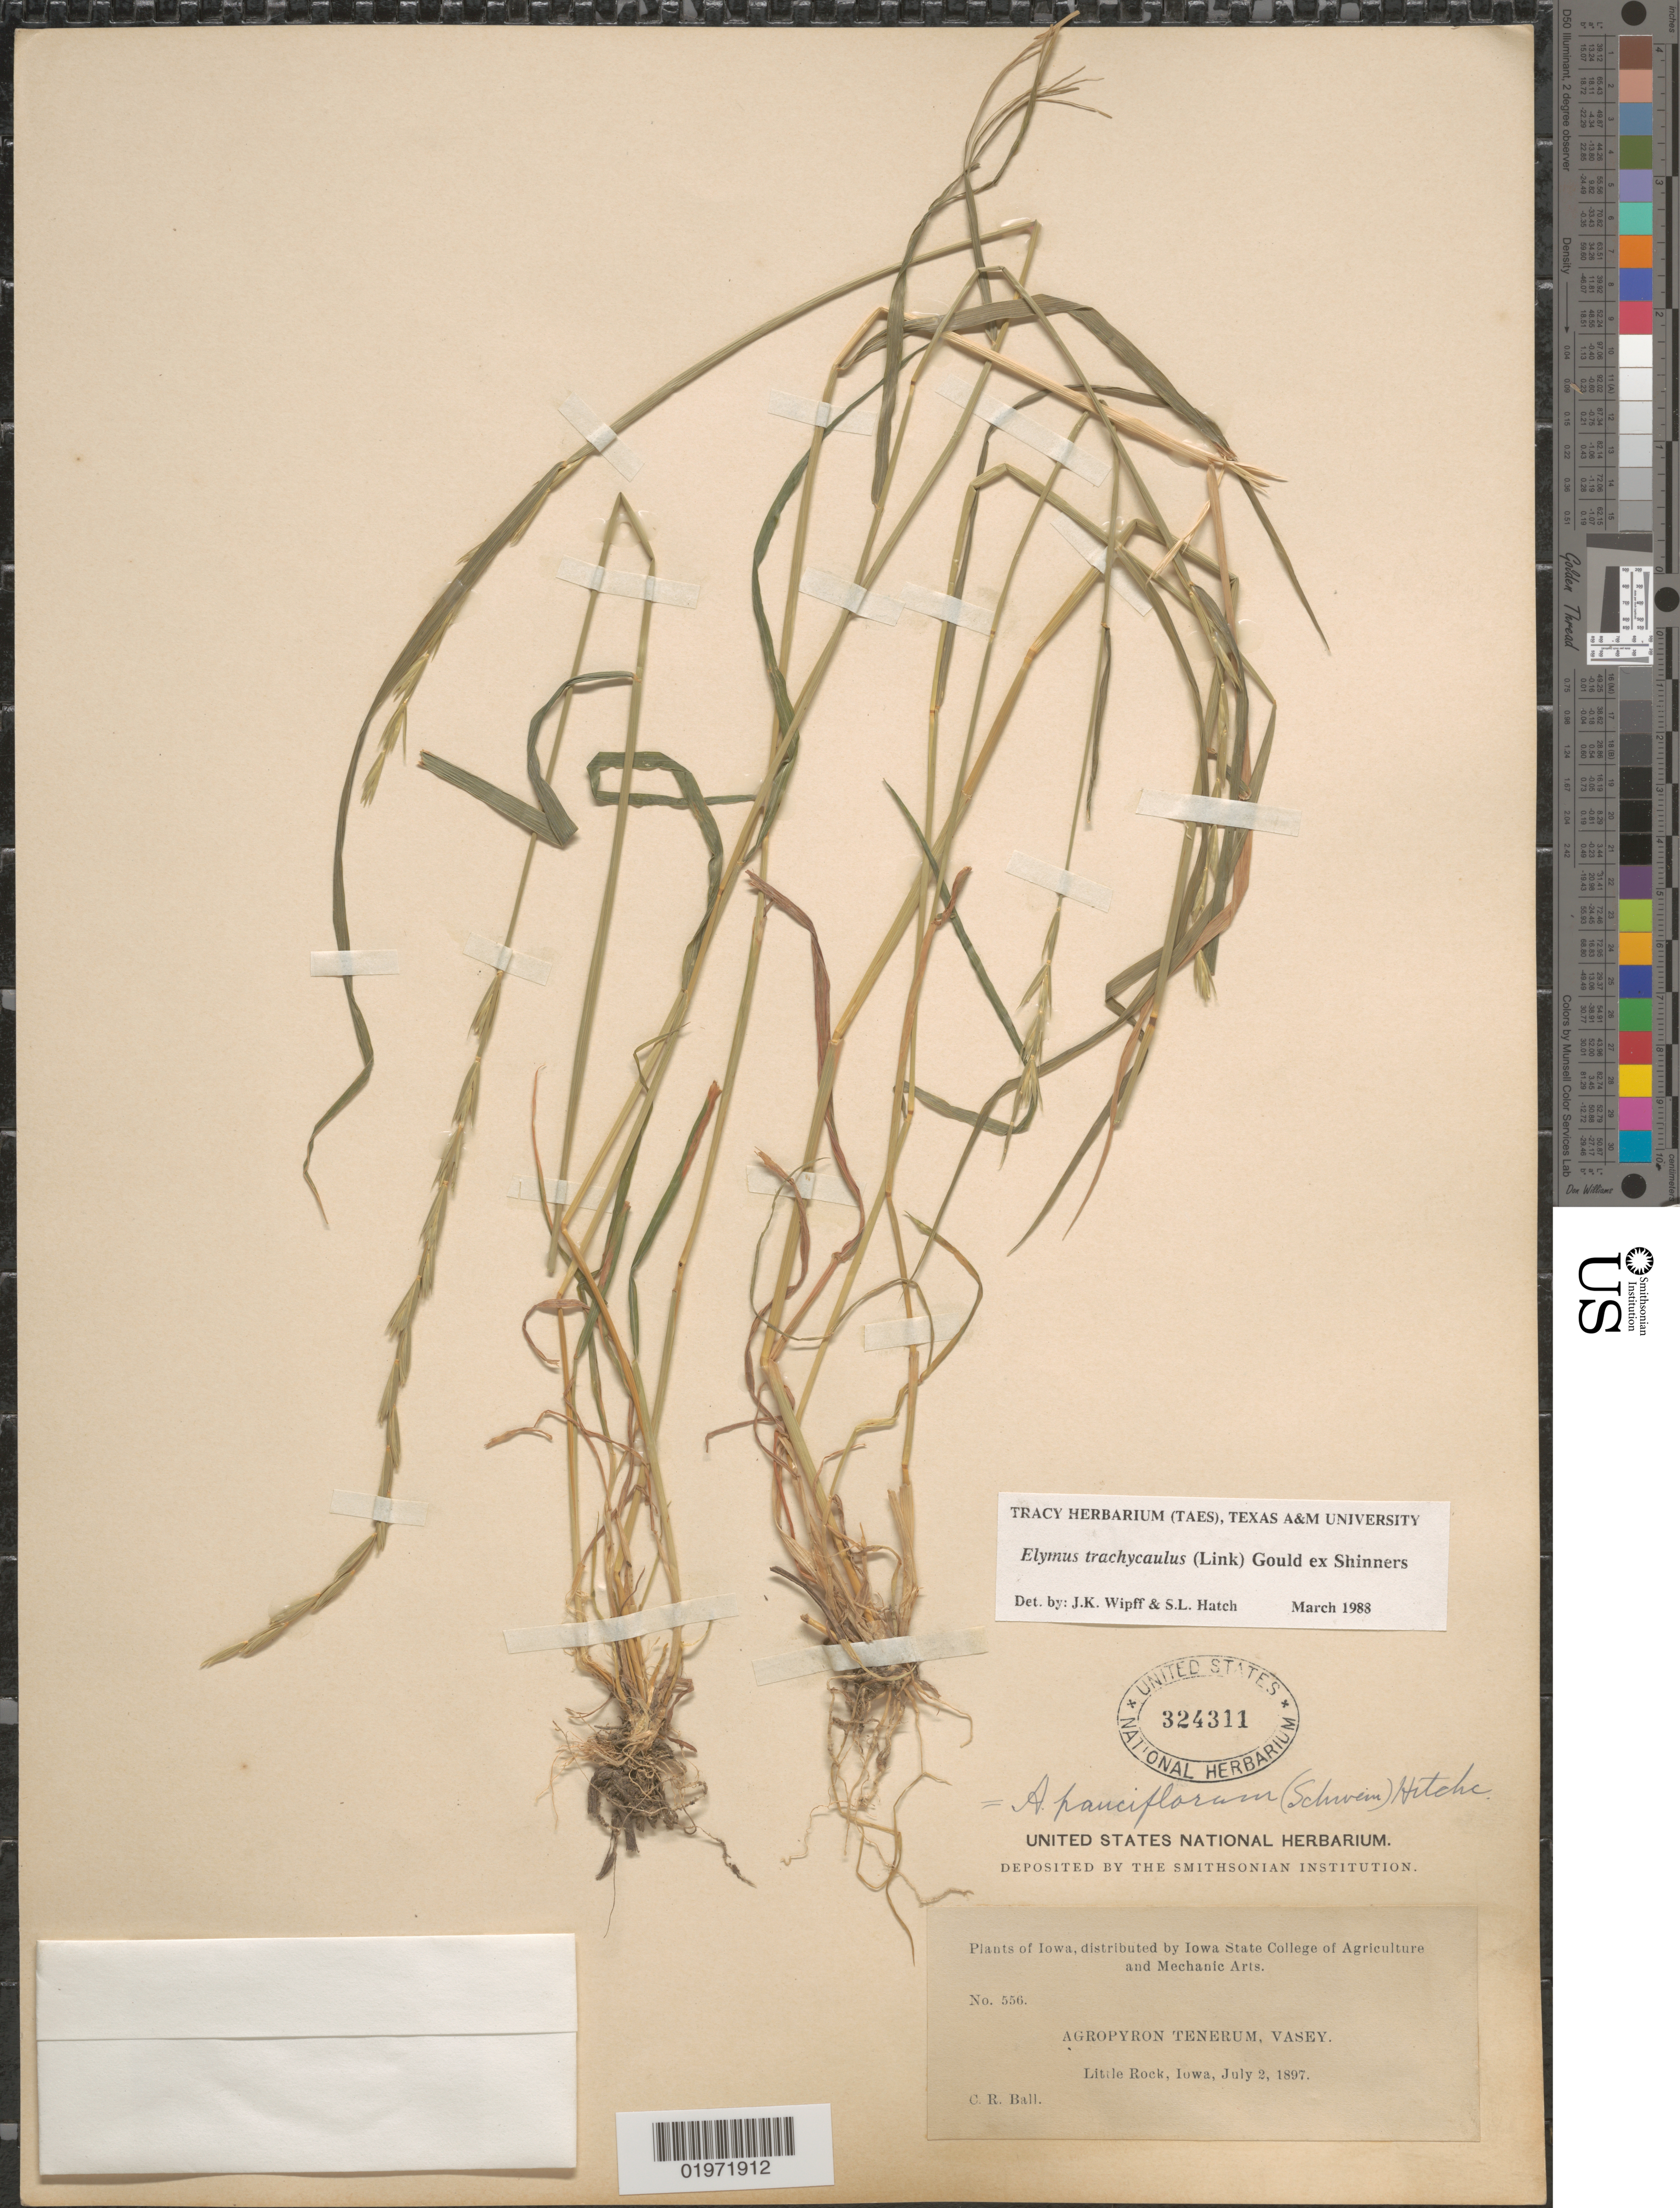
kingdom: Plantae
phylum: Tracheophyta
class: Liliopsida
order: Poales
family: Poaceae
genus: Elymus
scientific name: Elymus trachycaulus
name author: (Link) Gould ex Shinners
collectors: C. R. Ball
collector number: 556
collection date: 1897-07-02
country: United States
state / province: Iowa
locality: Little Rock.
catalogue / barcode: US 324311